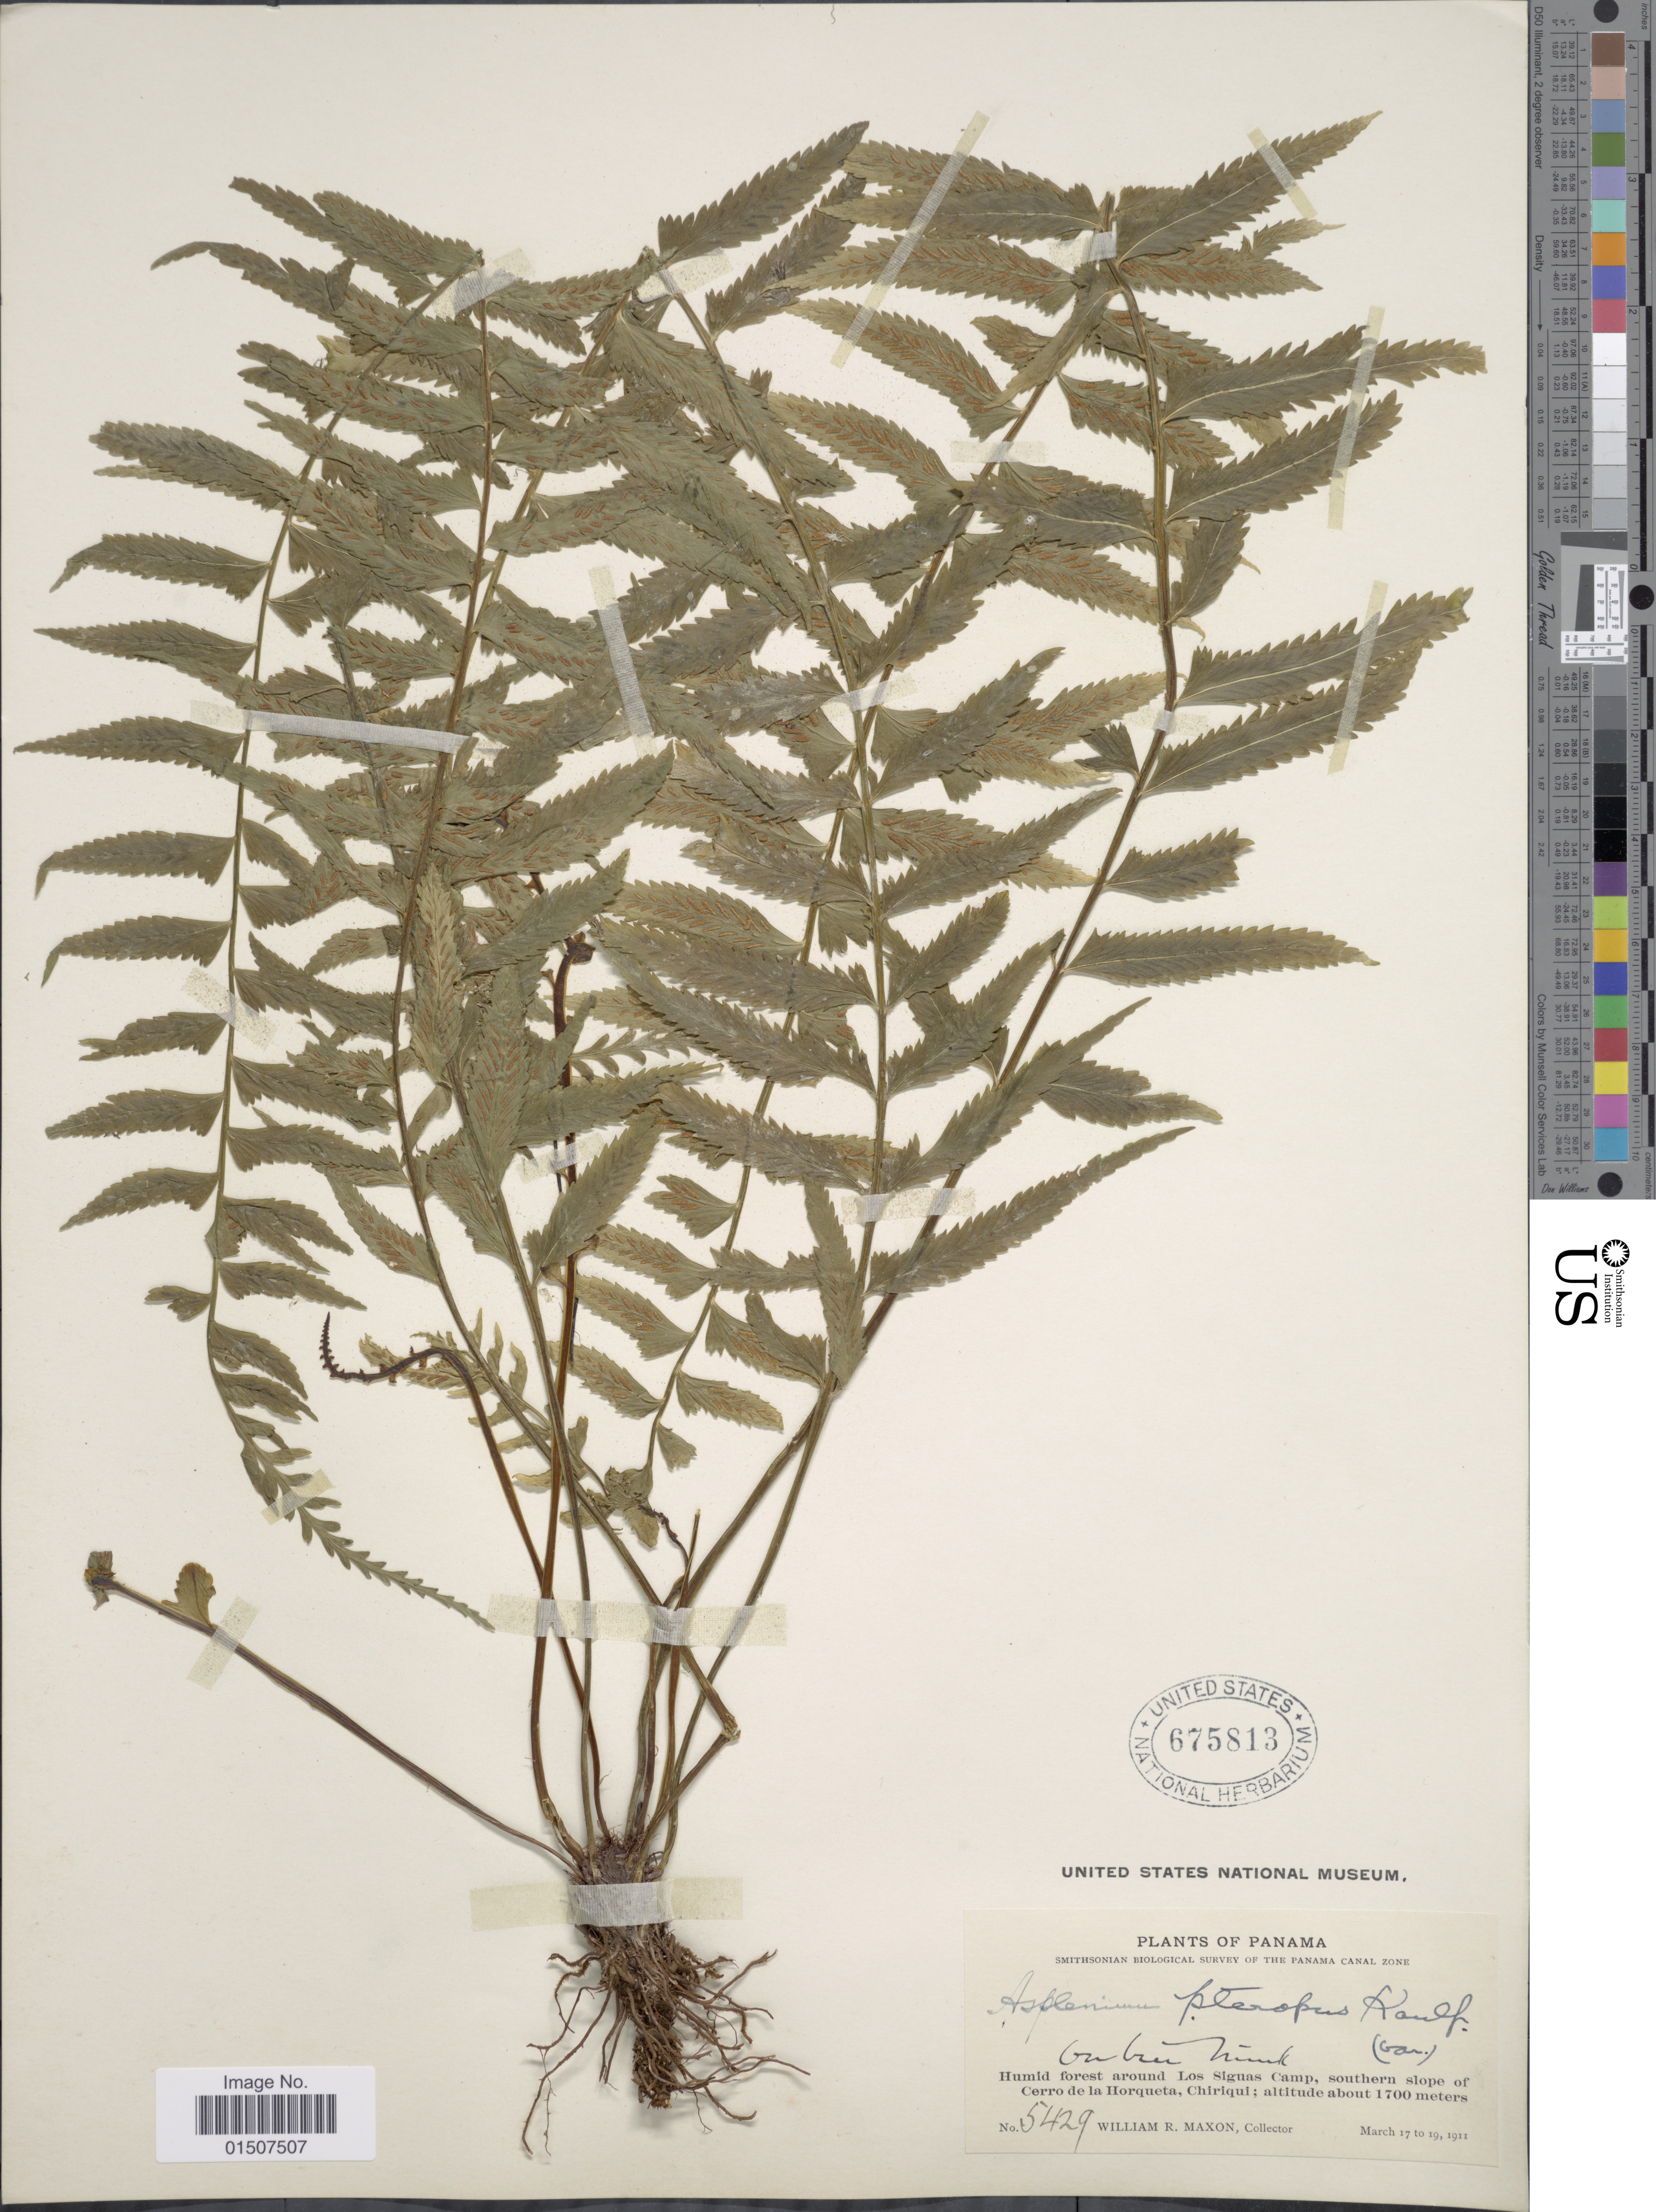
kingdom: Plantae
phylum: Tracheophyta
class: Polypodiopsida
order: Polypodiales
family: Aspleniaceae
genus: Asplenium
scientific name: Asplenium pululahuae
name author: Sodiro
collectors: W. R. Maxon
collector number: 5429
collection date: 1911-03-17/1911-03-19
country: Panama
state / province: Chiriqui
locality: Panama Canal Zone. Humid forest around Los Siguas Camp, southern slope of Cerro de la Horqueta, Chirigui.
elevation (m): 1700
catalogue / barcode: US 675813